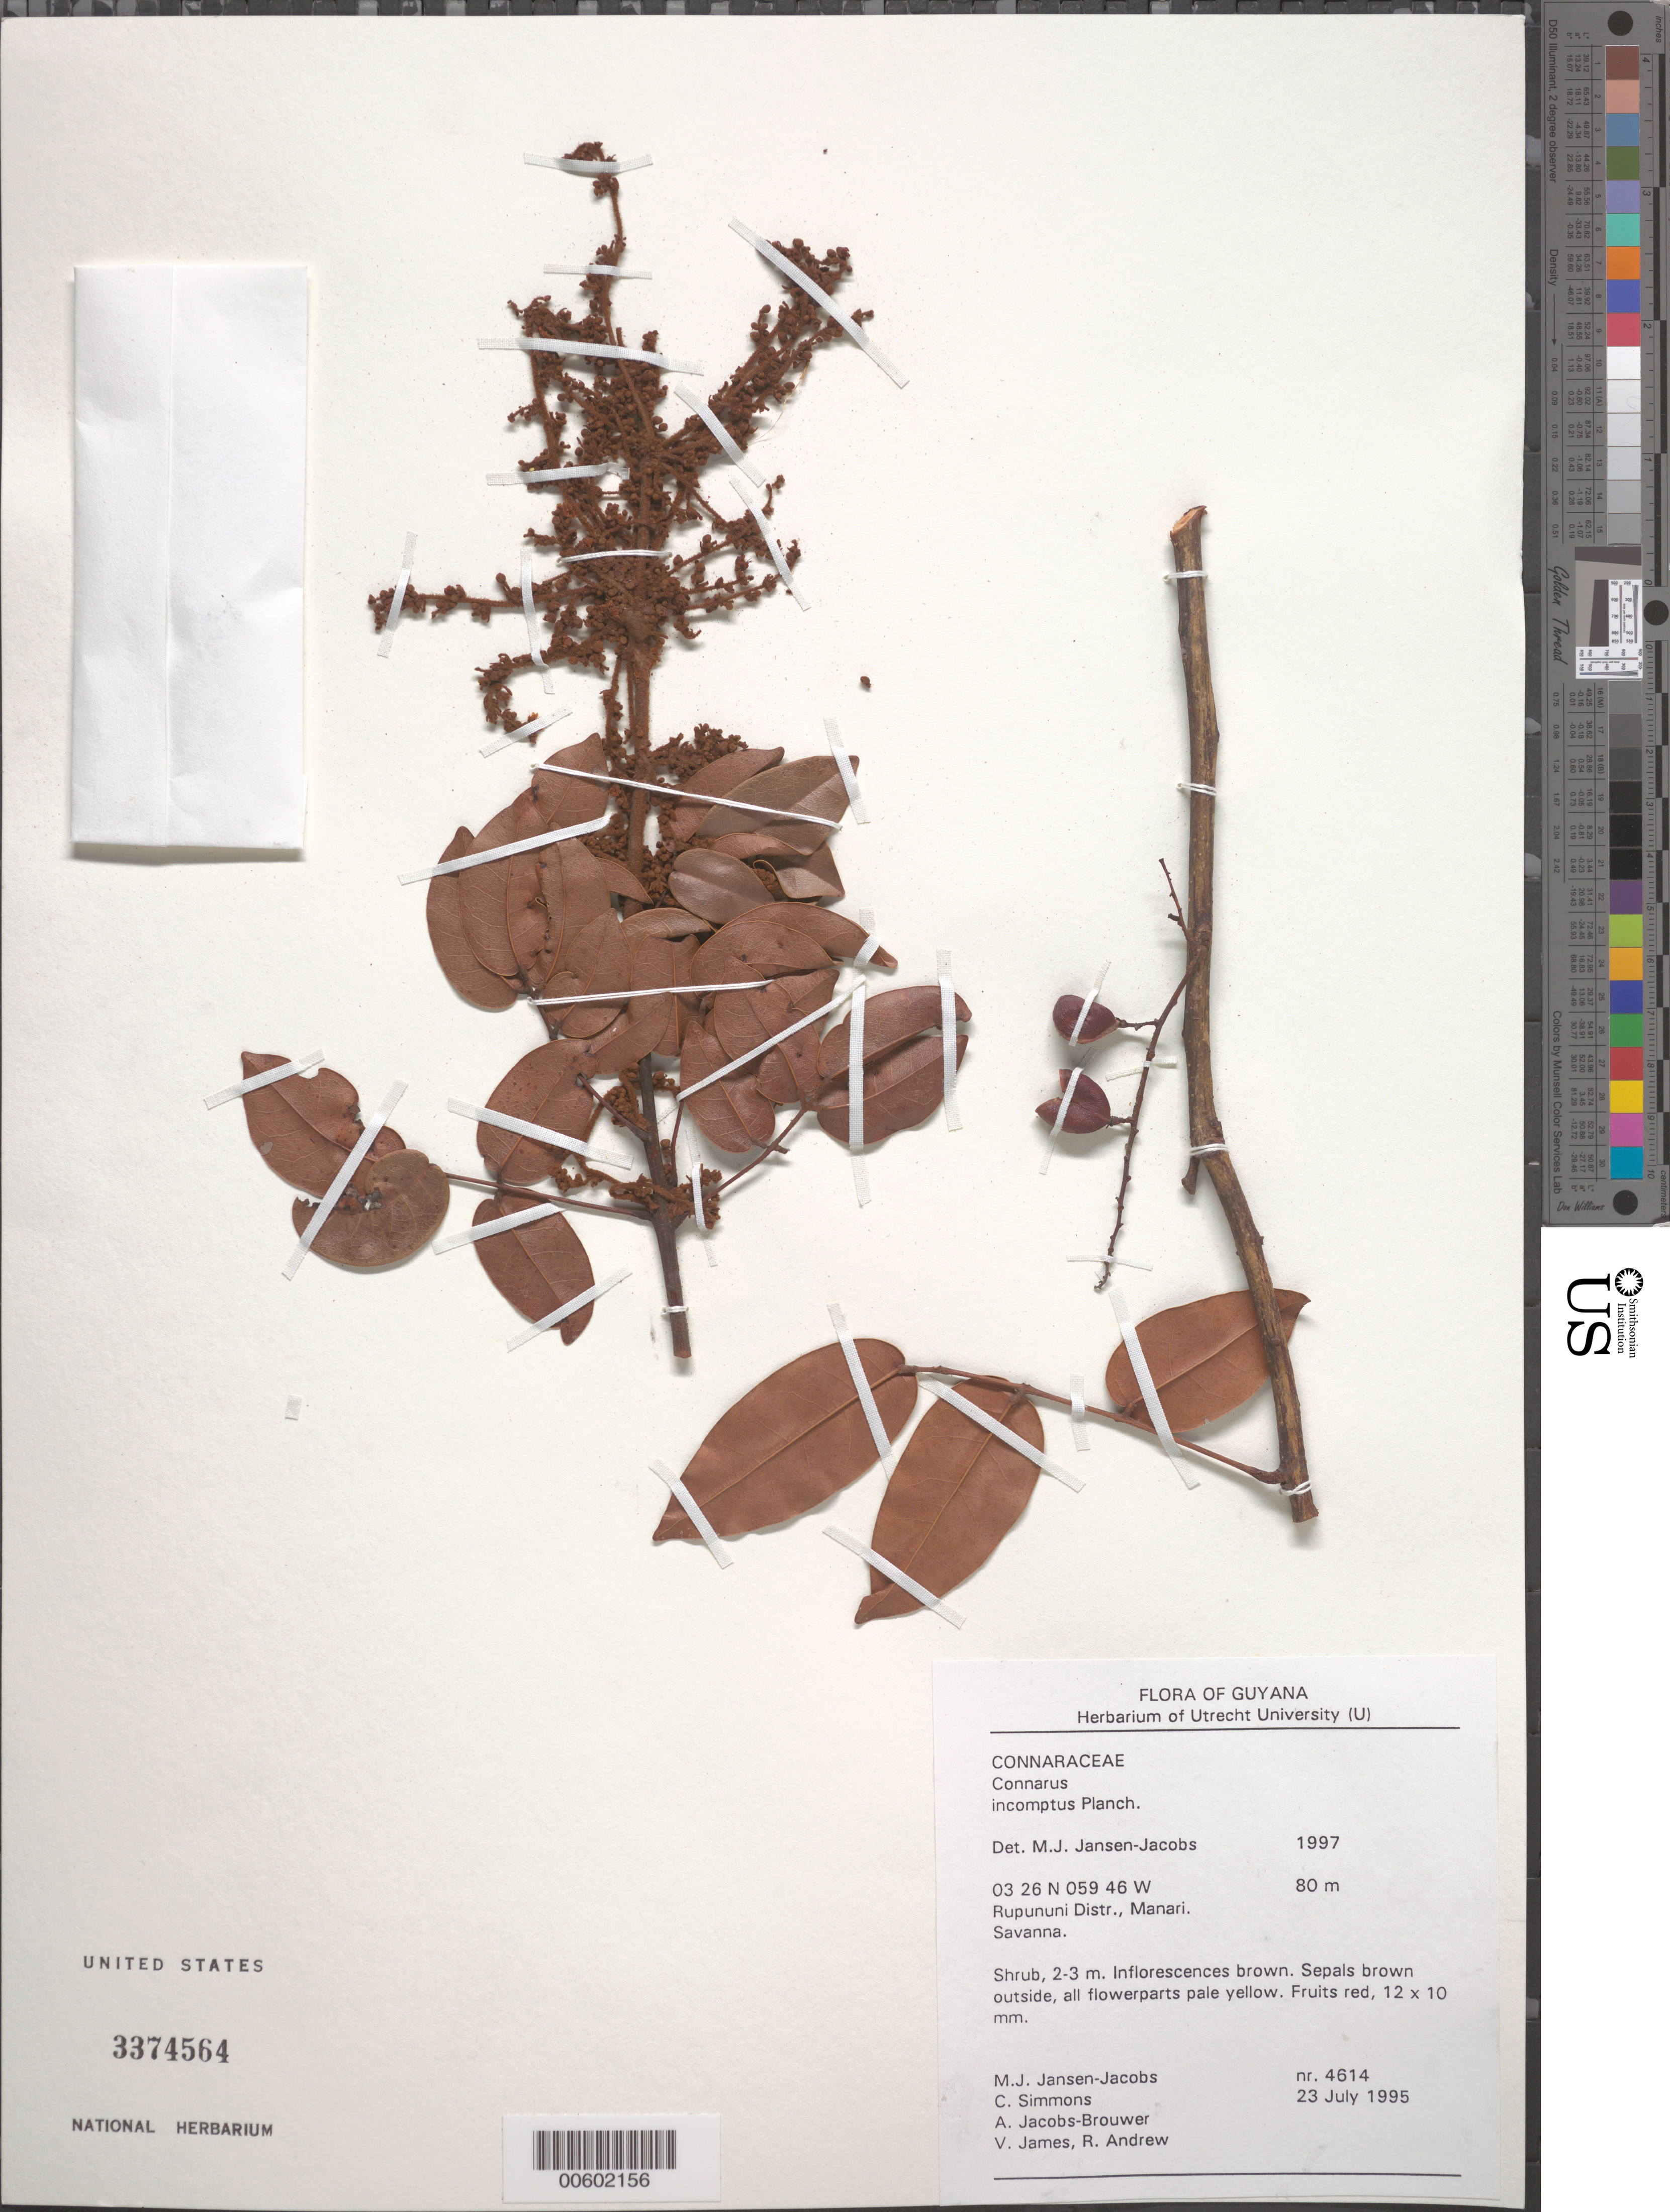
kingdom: Plantae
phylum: Tracheophyta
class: Magnoliopsida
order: Oxalidales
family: Connaraceae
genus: Connarus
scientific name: Connarus incomptus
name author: Planch.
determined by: Jansen-Jacobs, M. J., (U), Nationaal Herbarium Nederland, Utrecht University branch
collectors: M. J. Jansen-Jacobs, C. Simons, A. Jacobs-Brouwer, V. James & R. Andrew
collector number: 4614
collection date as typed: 23-Jul-95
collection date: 1995-07-23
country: Guyana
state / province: U. Takutu-U. Essequibo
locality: Manari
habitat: Savanna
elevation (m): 80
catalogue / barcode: US 3374564